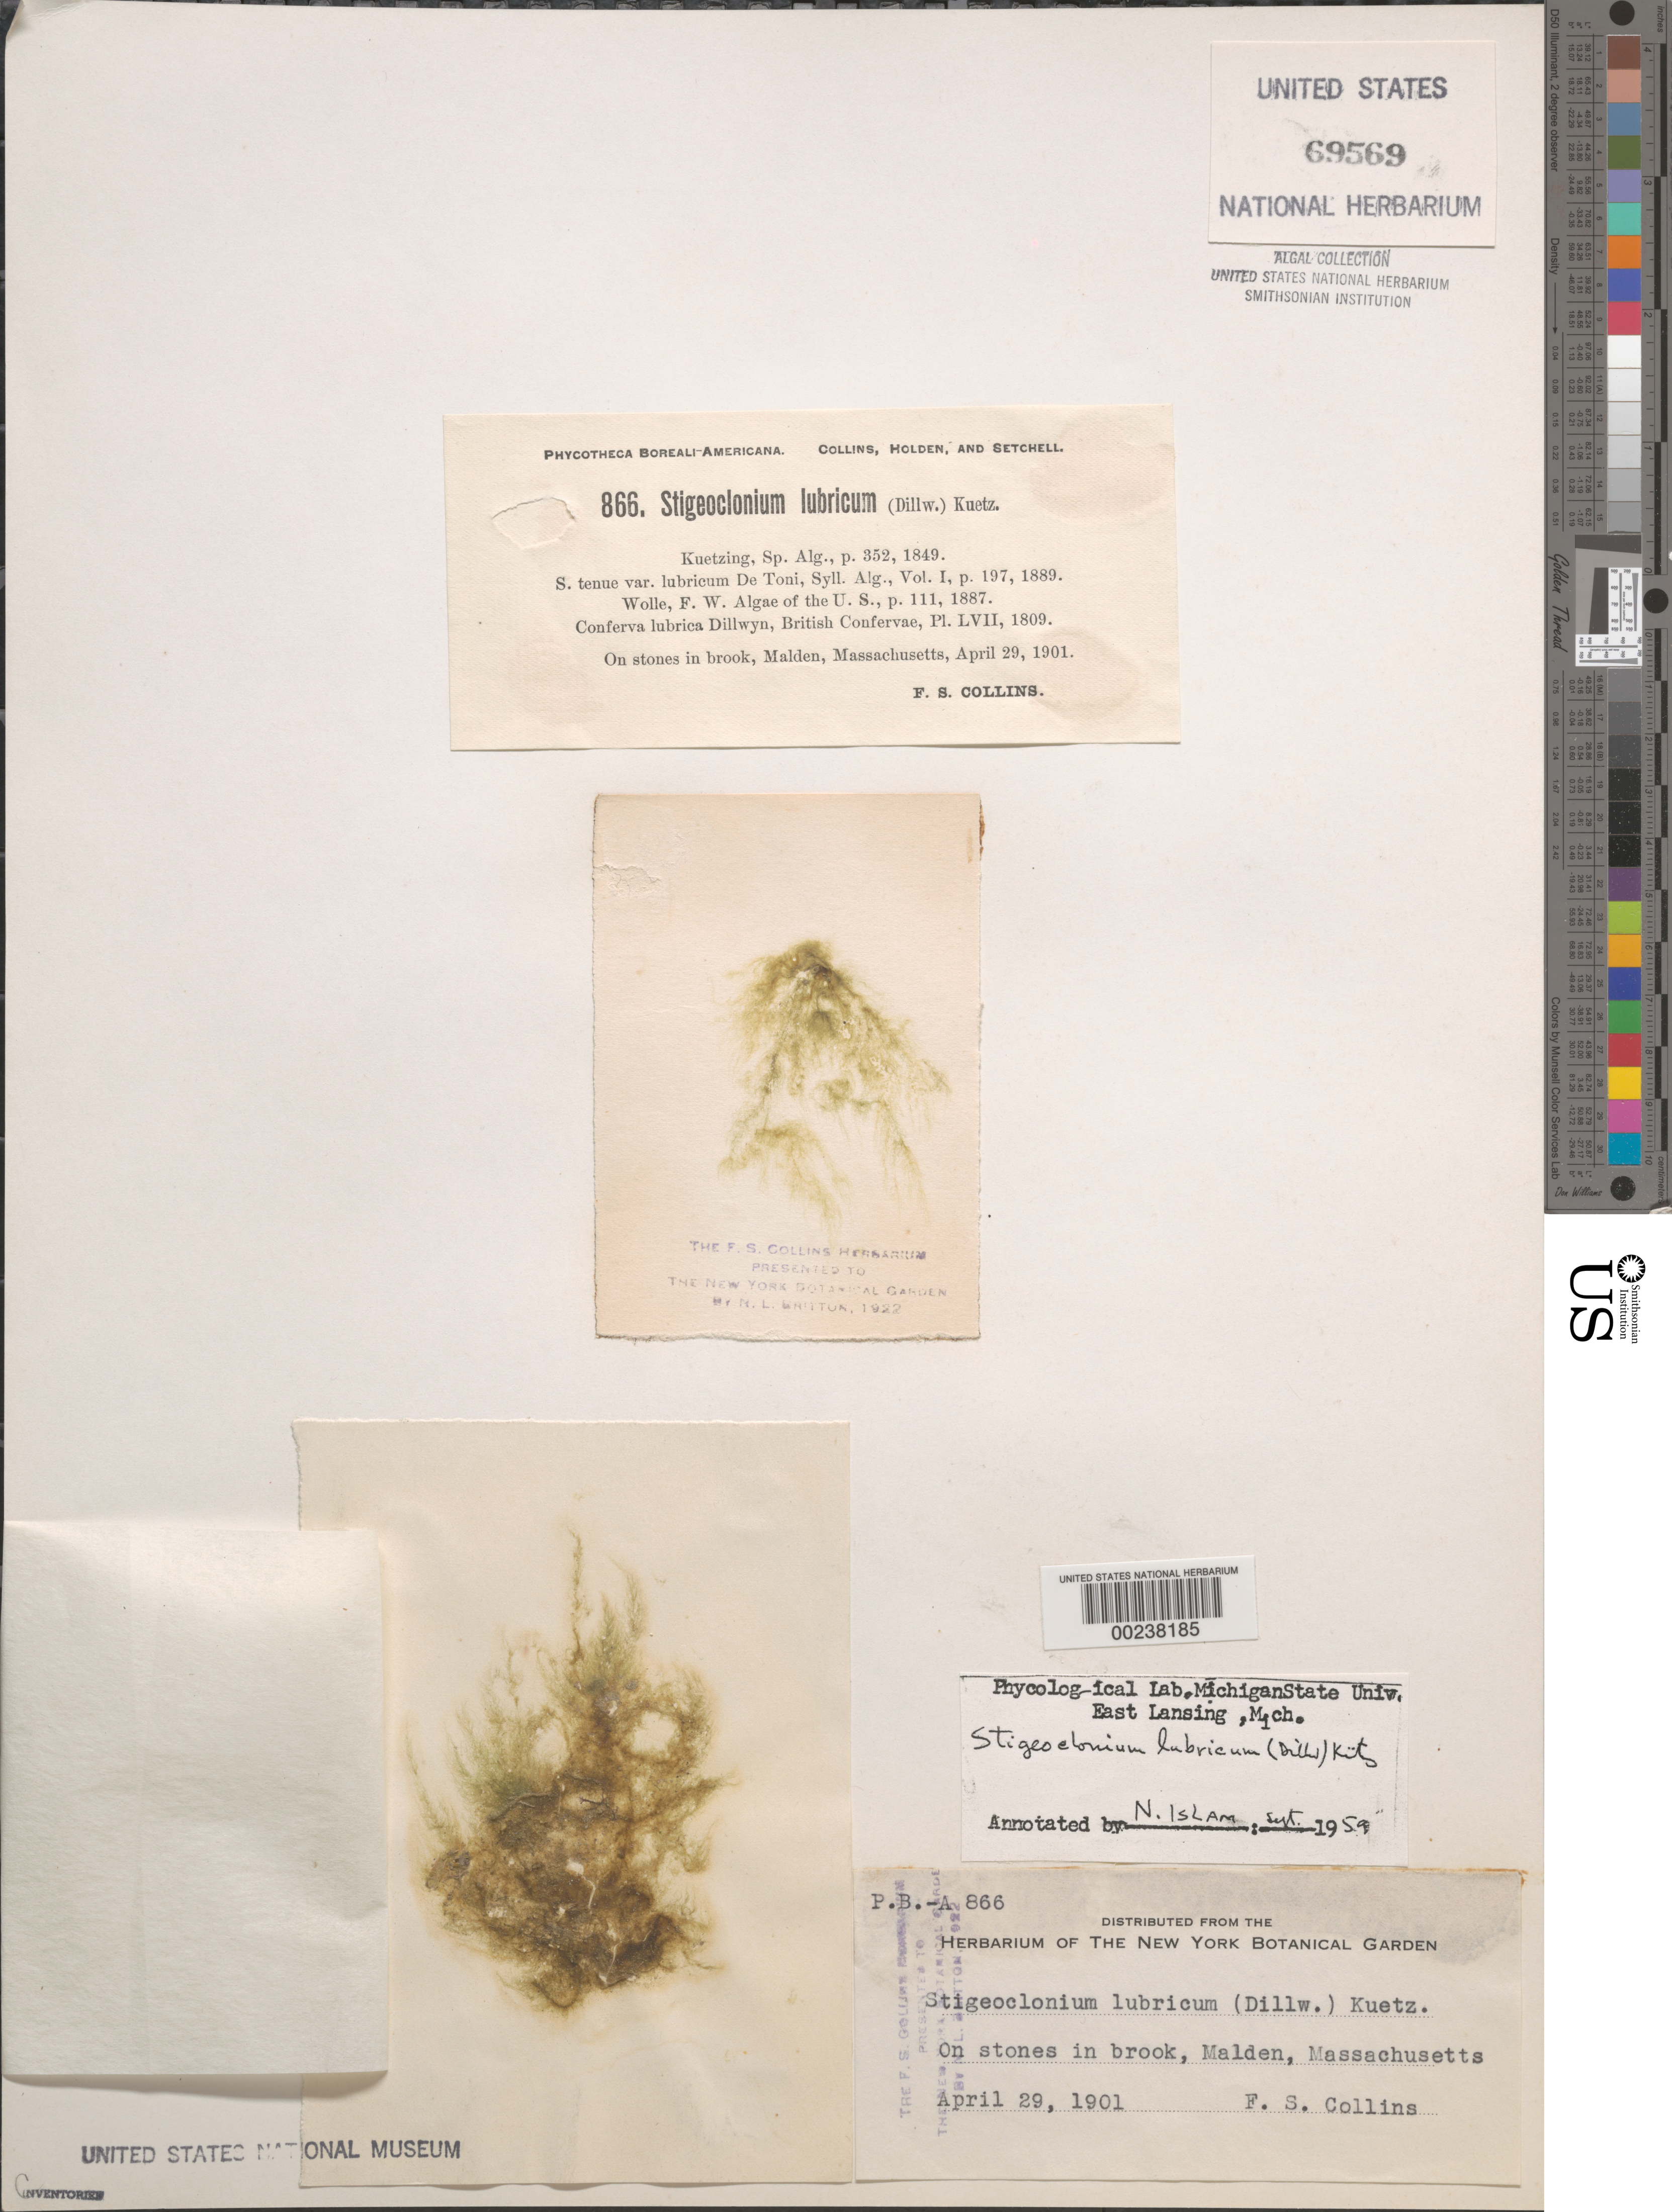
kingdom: Plantae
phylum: Chlorophyta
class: Chlorophyceae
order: Chaetophorales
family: Chaetophoraceae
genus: Stigeoclonium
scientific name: Stigeoclonium lubricum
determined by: Islam, N.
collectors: F. Collins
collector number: PB-A 866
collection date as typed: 29 Apr 1901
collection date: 1901-04-29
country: United States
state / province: Massachusetts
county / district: Middlesex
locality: Malden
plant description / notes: Collins, Holden & Setchell, Phycotheca Boreali-Americana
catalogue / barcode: US 69569